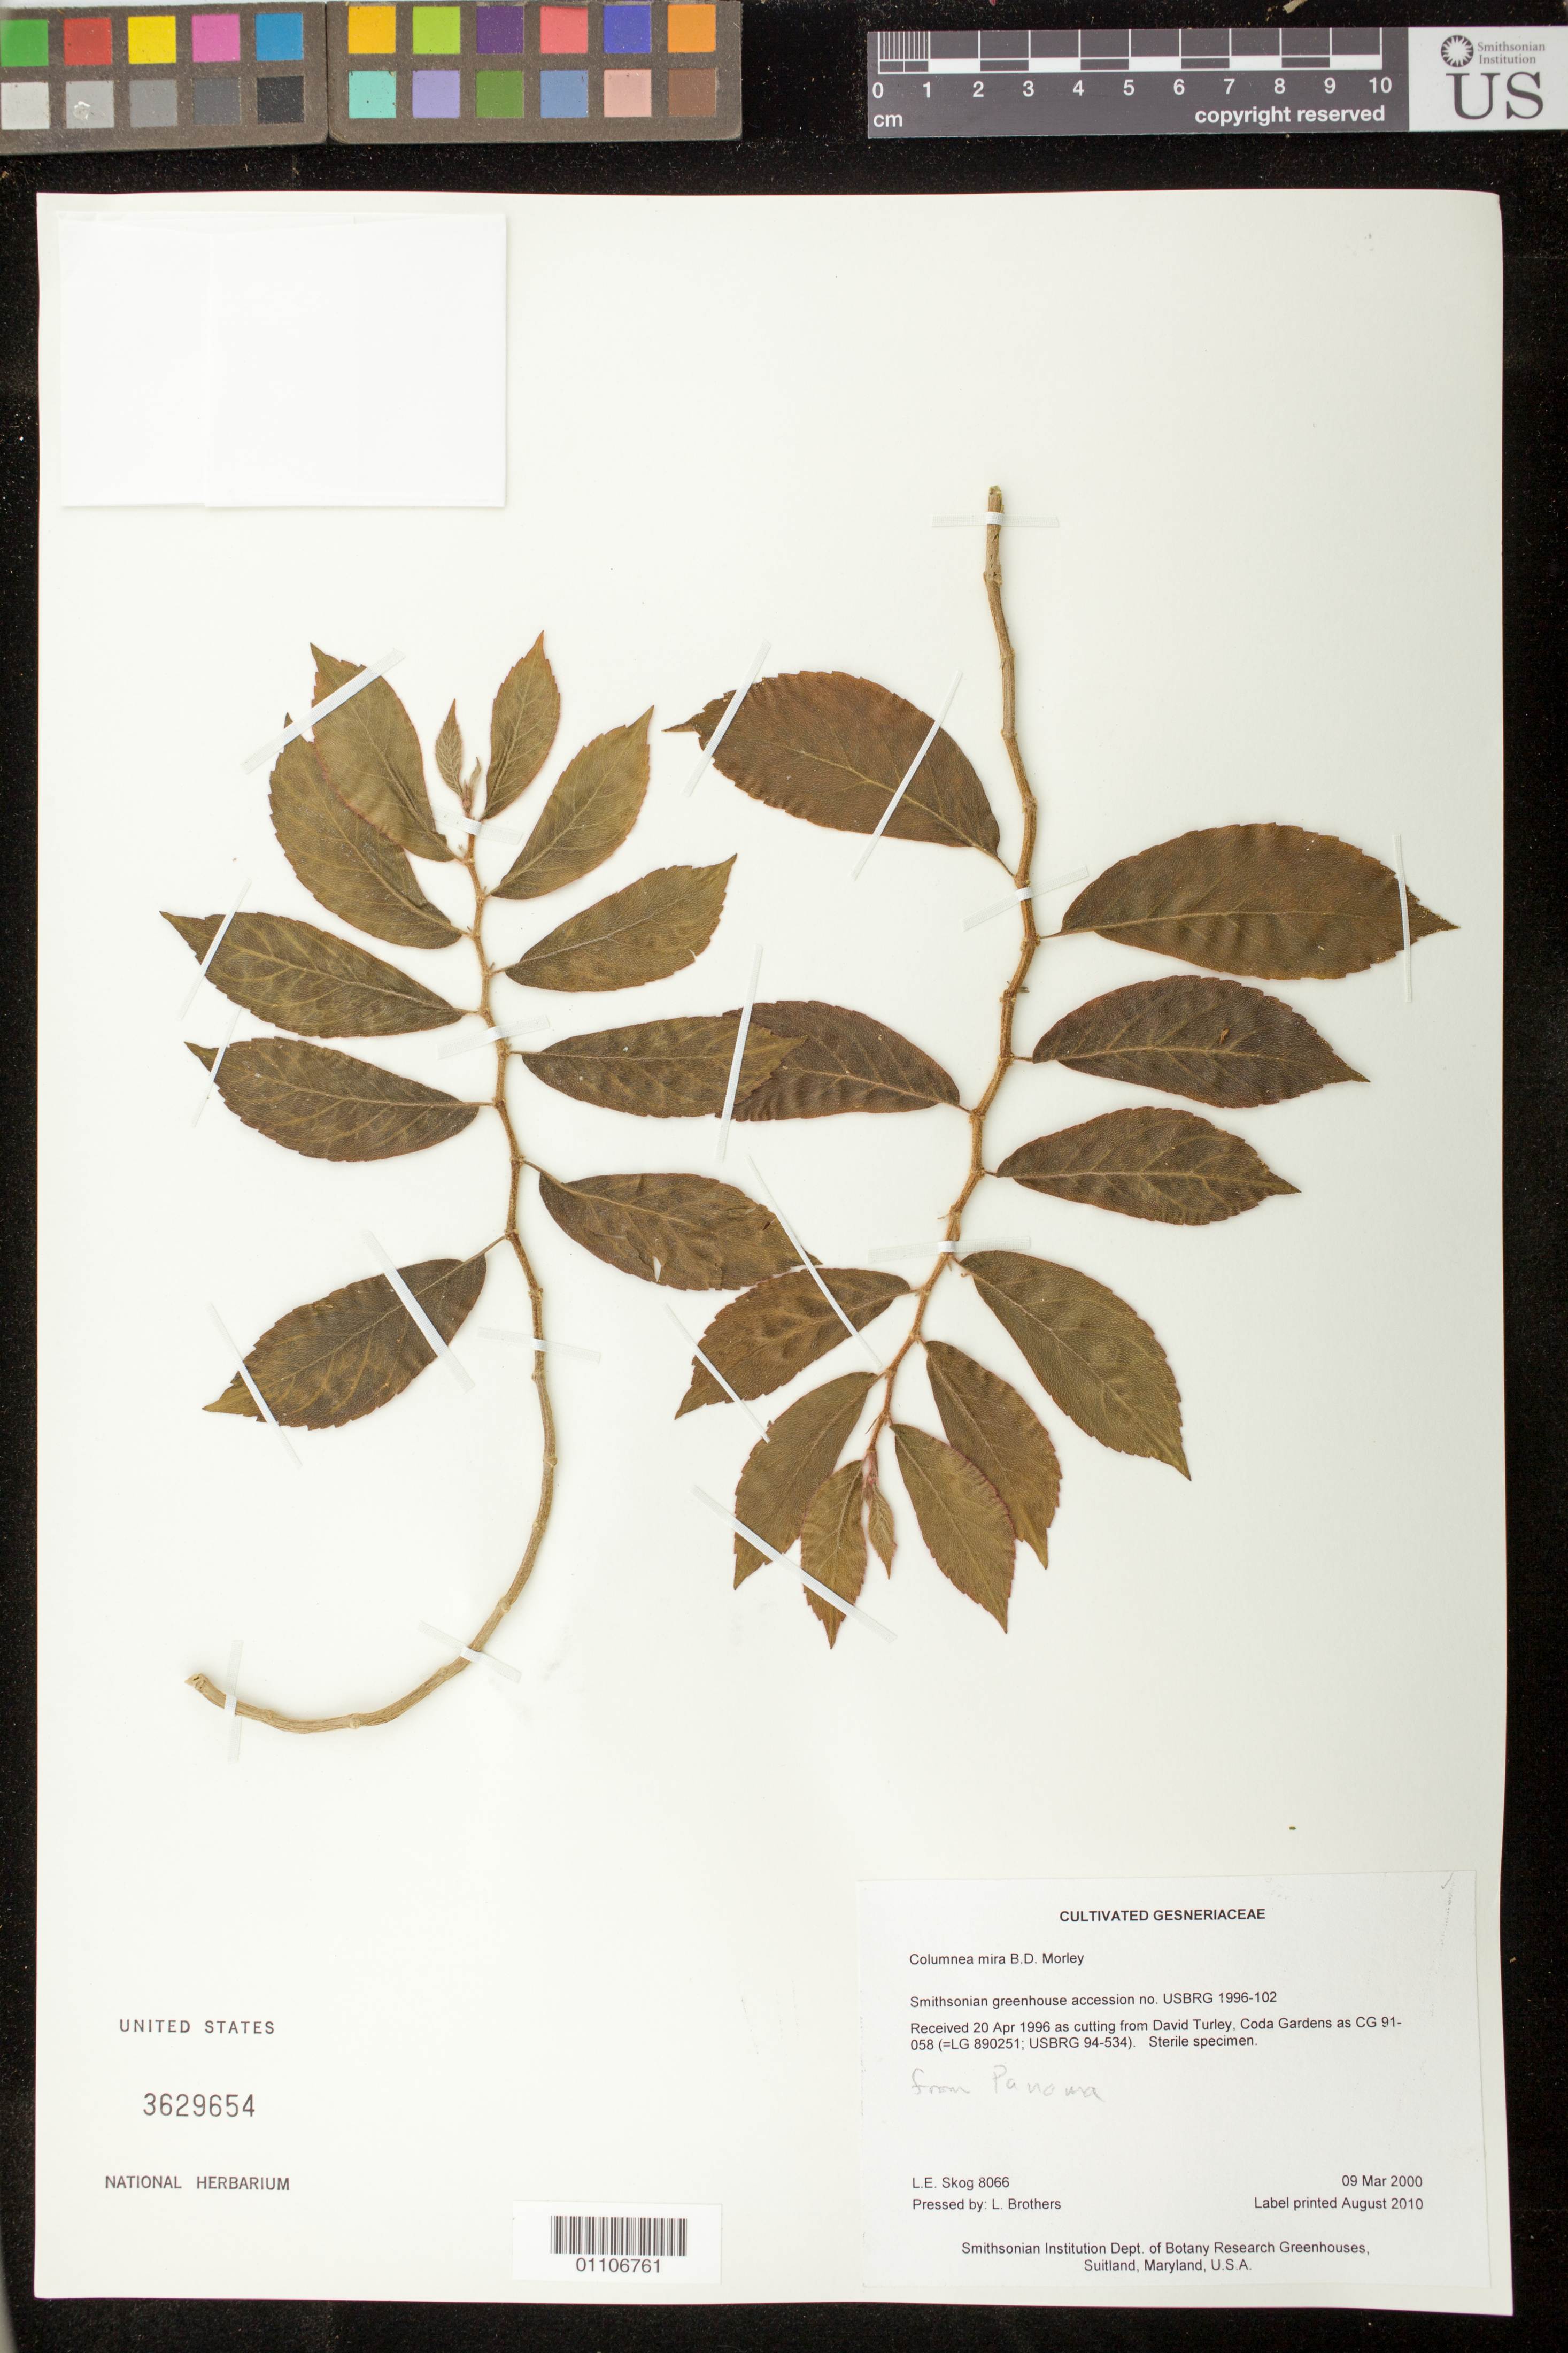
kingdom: Plantae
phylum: Tracheophyta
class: Magnoliopsida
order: Lamiales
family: Gesneriaceae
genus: Columnea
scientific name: Columnea citriflora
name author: L.E. Skog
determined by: Skog, Laurence E.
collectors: L. E. Skog & L. Brothers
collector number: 8066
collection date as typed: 09 Mar 2000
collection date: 2000-03-09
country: United States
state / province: Maryland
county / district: Prince George's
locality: Smithsonian Institution Dept. of Botany Research Greenhouses, Suitland, Maryland, U.S.A.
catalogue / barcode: US 3629654